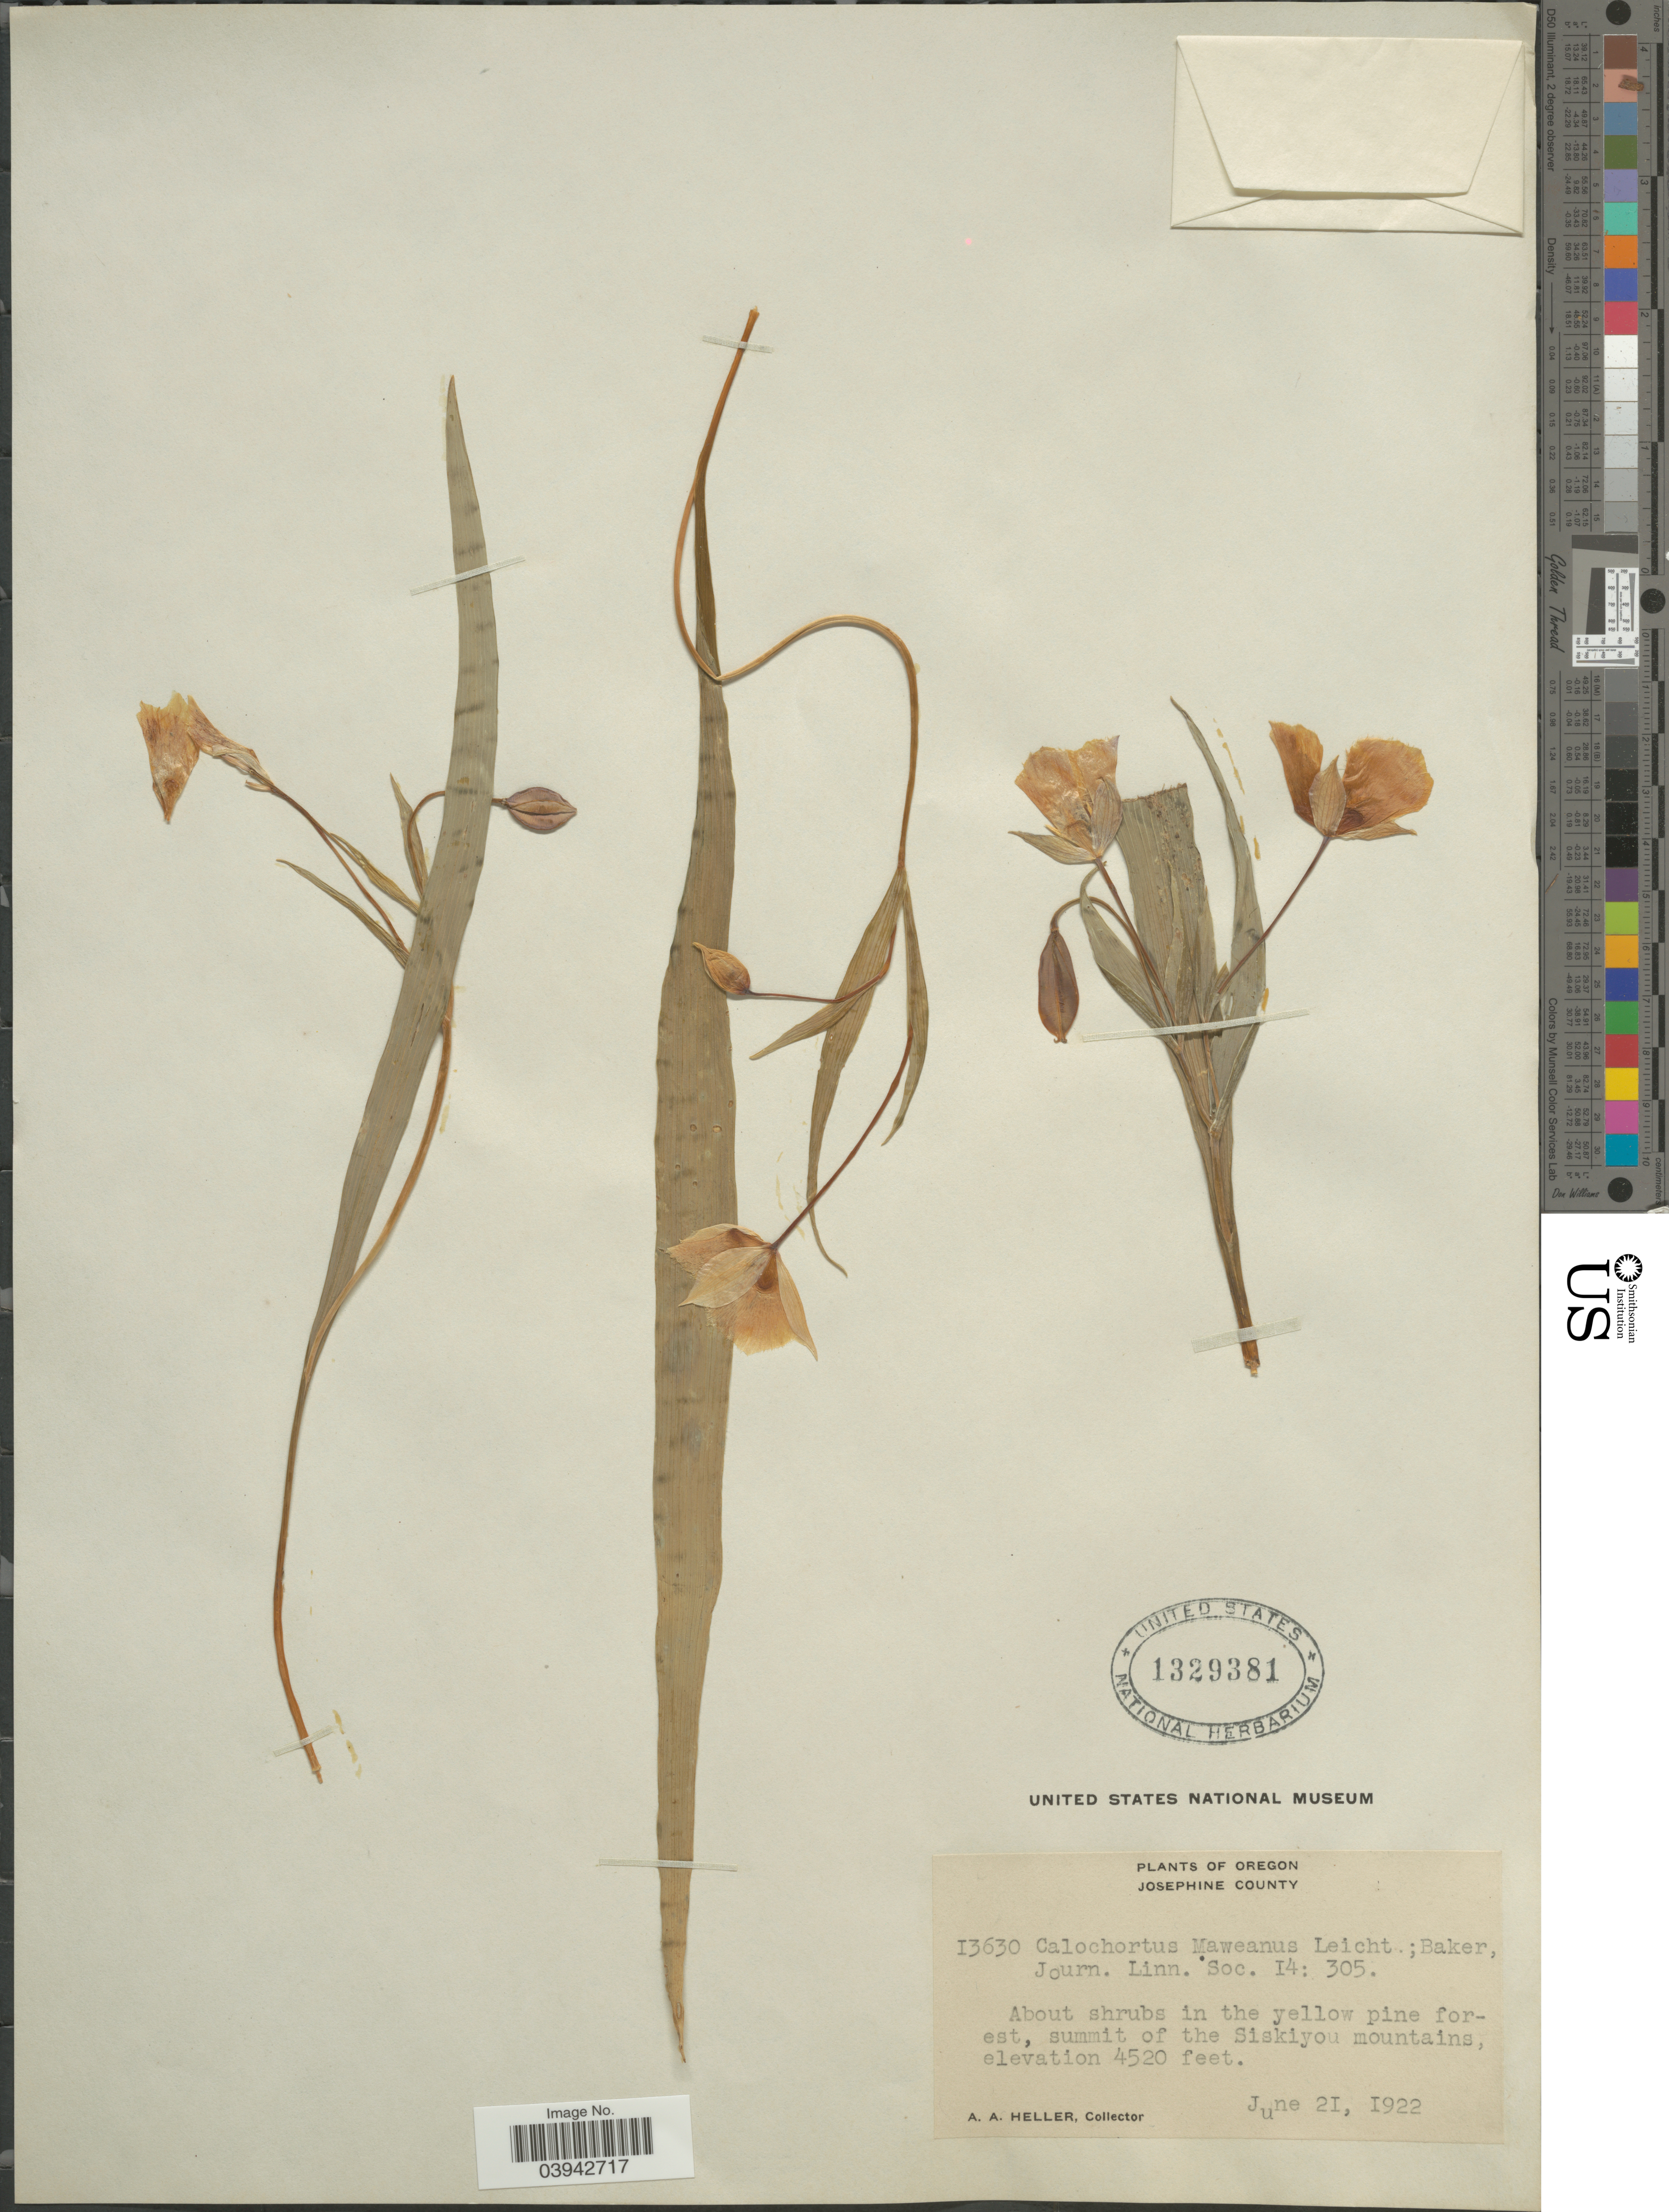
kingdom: Plantae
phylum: Tracheophyta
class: Liliopsida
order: Liliales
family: Liliaceae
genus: Calochortus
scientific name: Calochortus maweanus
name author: Leichtlin ex Baker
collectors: A. A. Heller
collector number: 13630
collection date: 1922-06-21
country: United States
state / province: Oregon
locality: Josephine County. Summit of the Siskiyou mountains.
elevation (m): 1378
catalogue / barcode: US 1329381